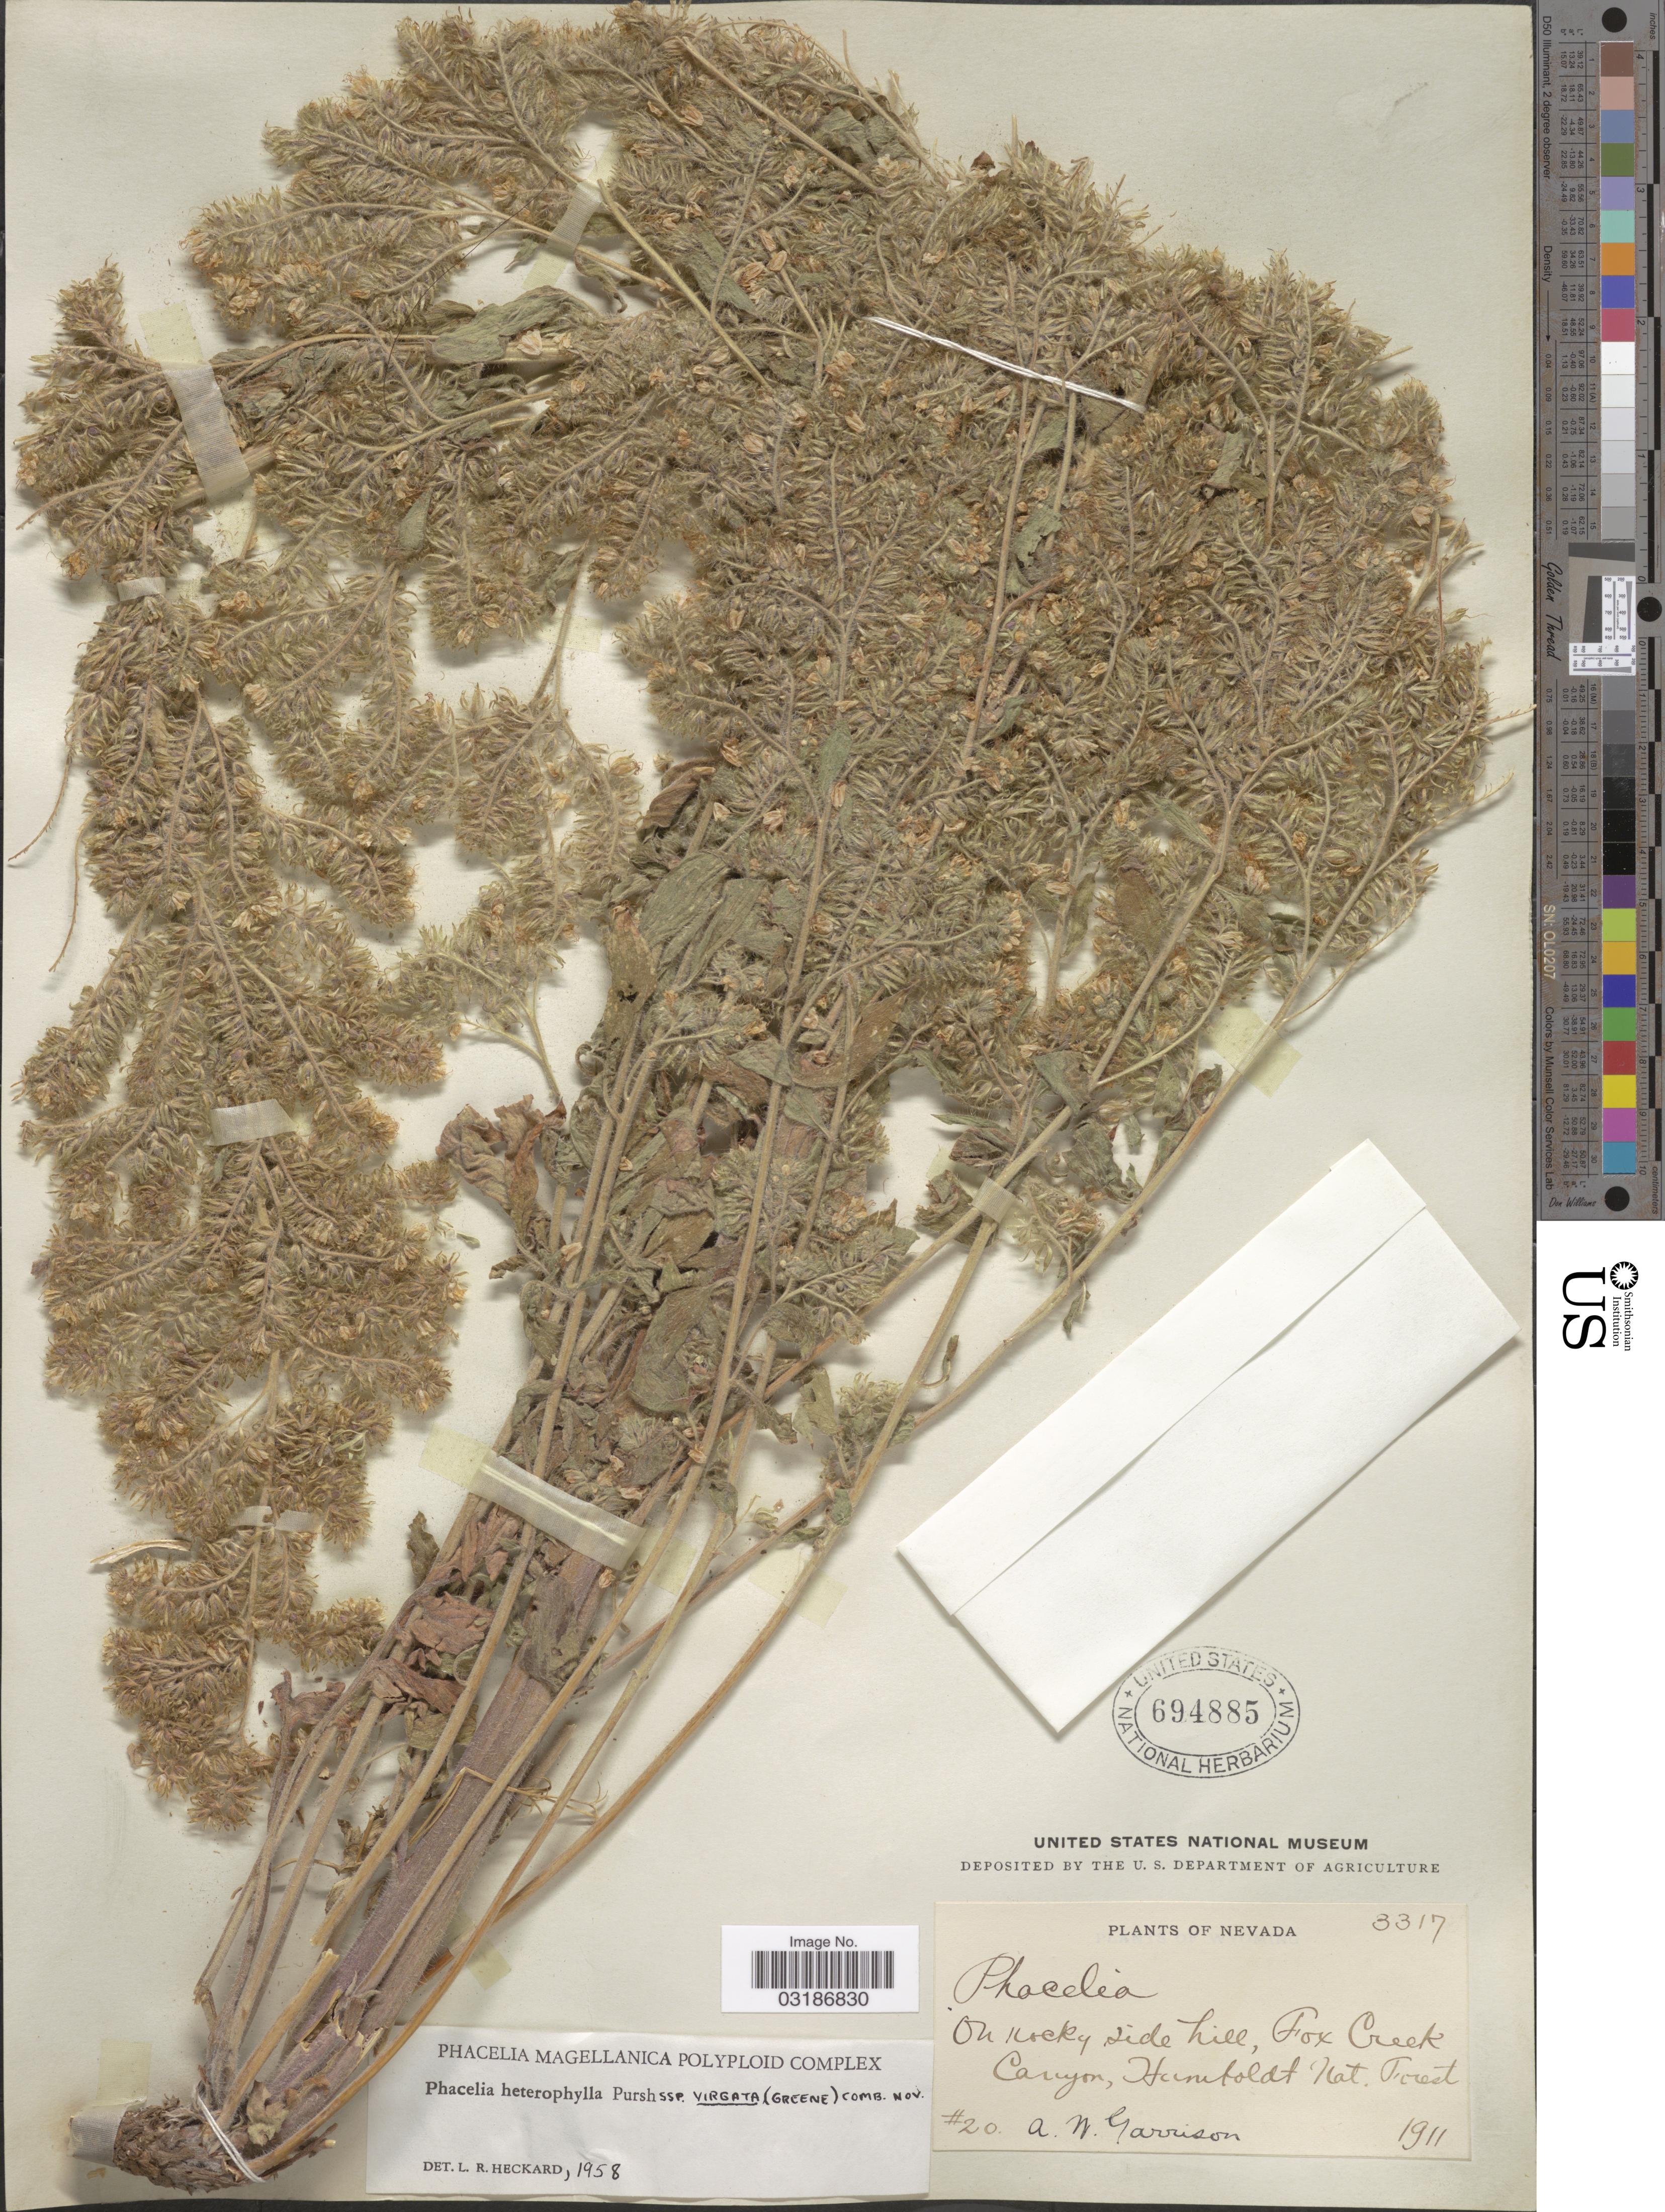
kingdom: Plantae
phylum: Tracheophyta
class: Magnoliopsida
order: Boraginales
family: Hydrophyllaceae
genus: Phacelia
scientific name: Phacelia heterophylla subsp. virgata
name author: (Greene) Heckard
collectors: A. Garrison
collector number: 20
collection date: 1911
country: United States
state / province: Nevada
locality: On rocky side hill, Fox Creek Canyon, Humboldt Nat. Forest.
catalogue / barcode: US 694885